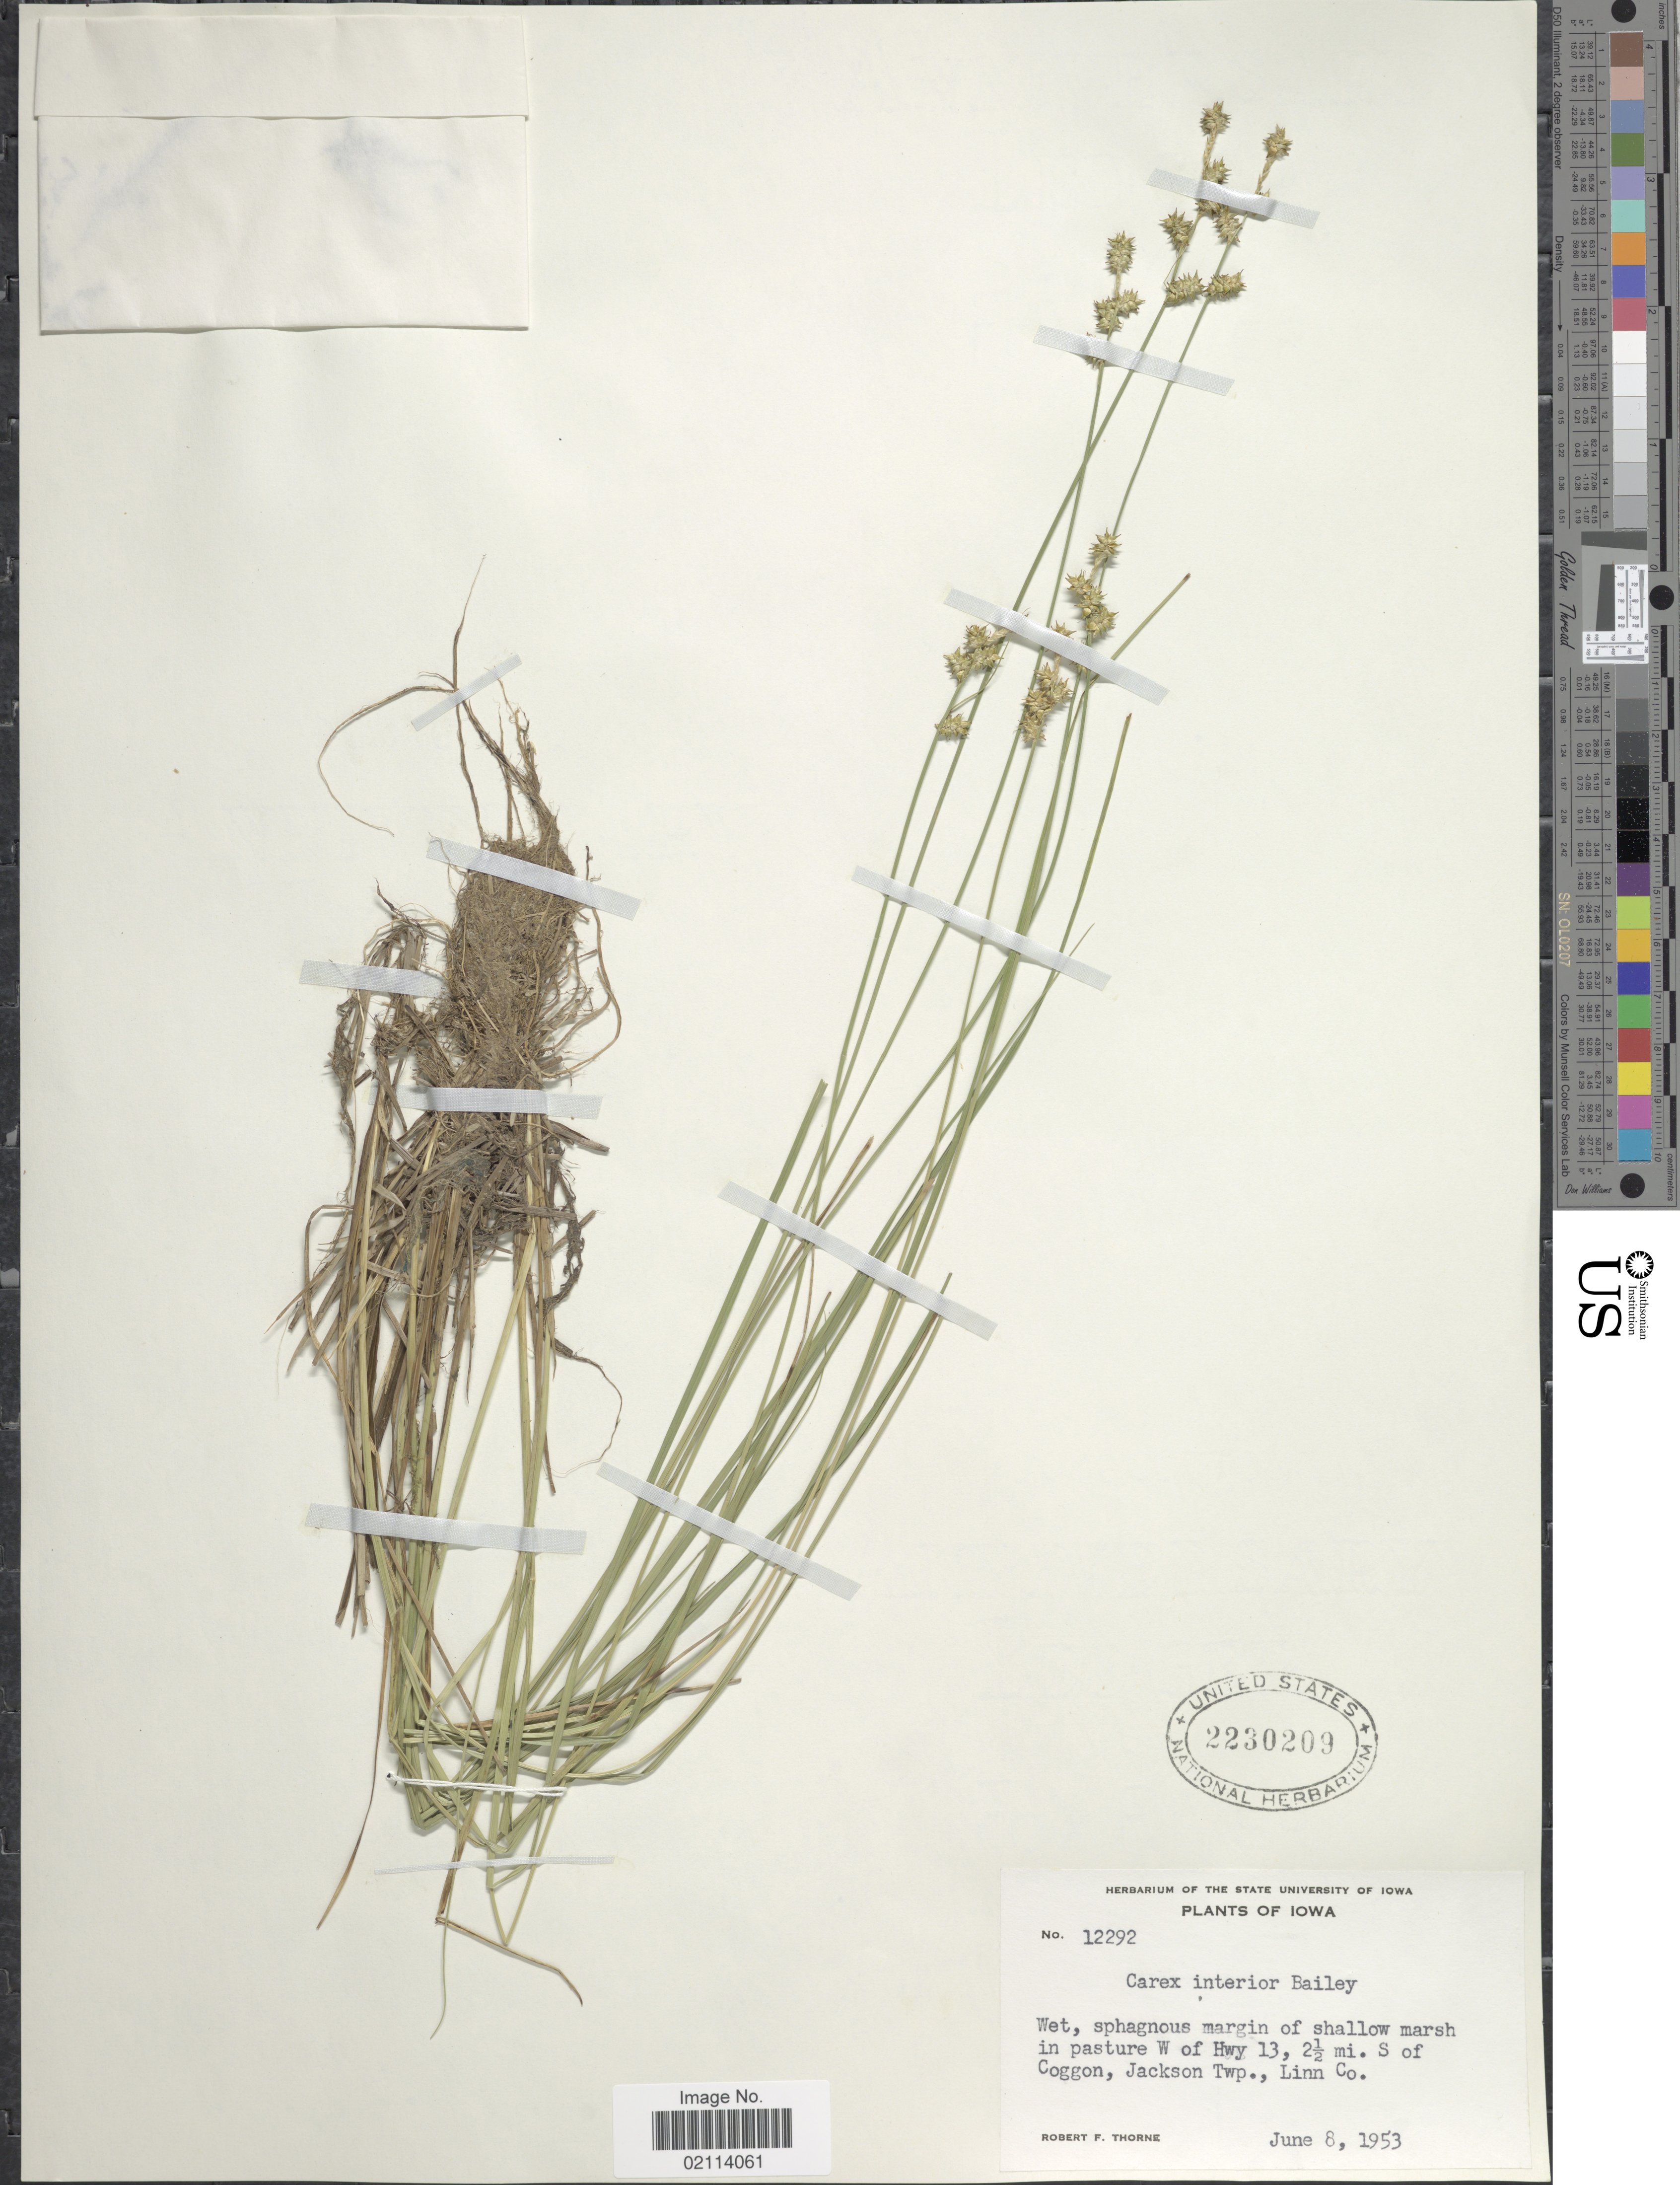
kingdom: Plantae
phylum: Tracheophyta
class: Liliopsida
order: Poales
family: Cyperaceae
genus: Carex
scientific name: Carex interior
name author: L.H. Bailey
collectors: R. F. Thorne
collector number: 12292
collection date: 1953-06-08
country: United States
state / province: Iowa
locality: Margin of shallow marsh in pasture W of Hwy 13, 2 1/2 mi. S of Coggon, Jackson Twp., Linn Co.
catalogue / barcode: US 2230209